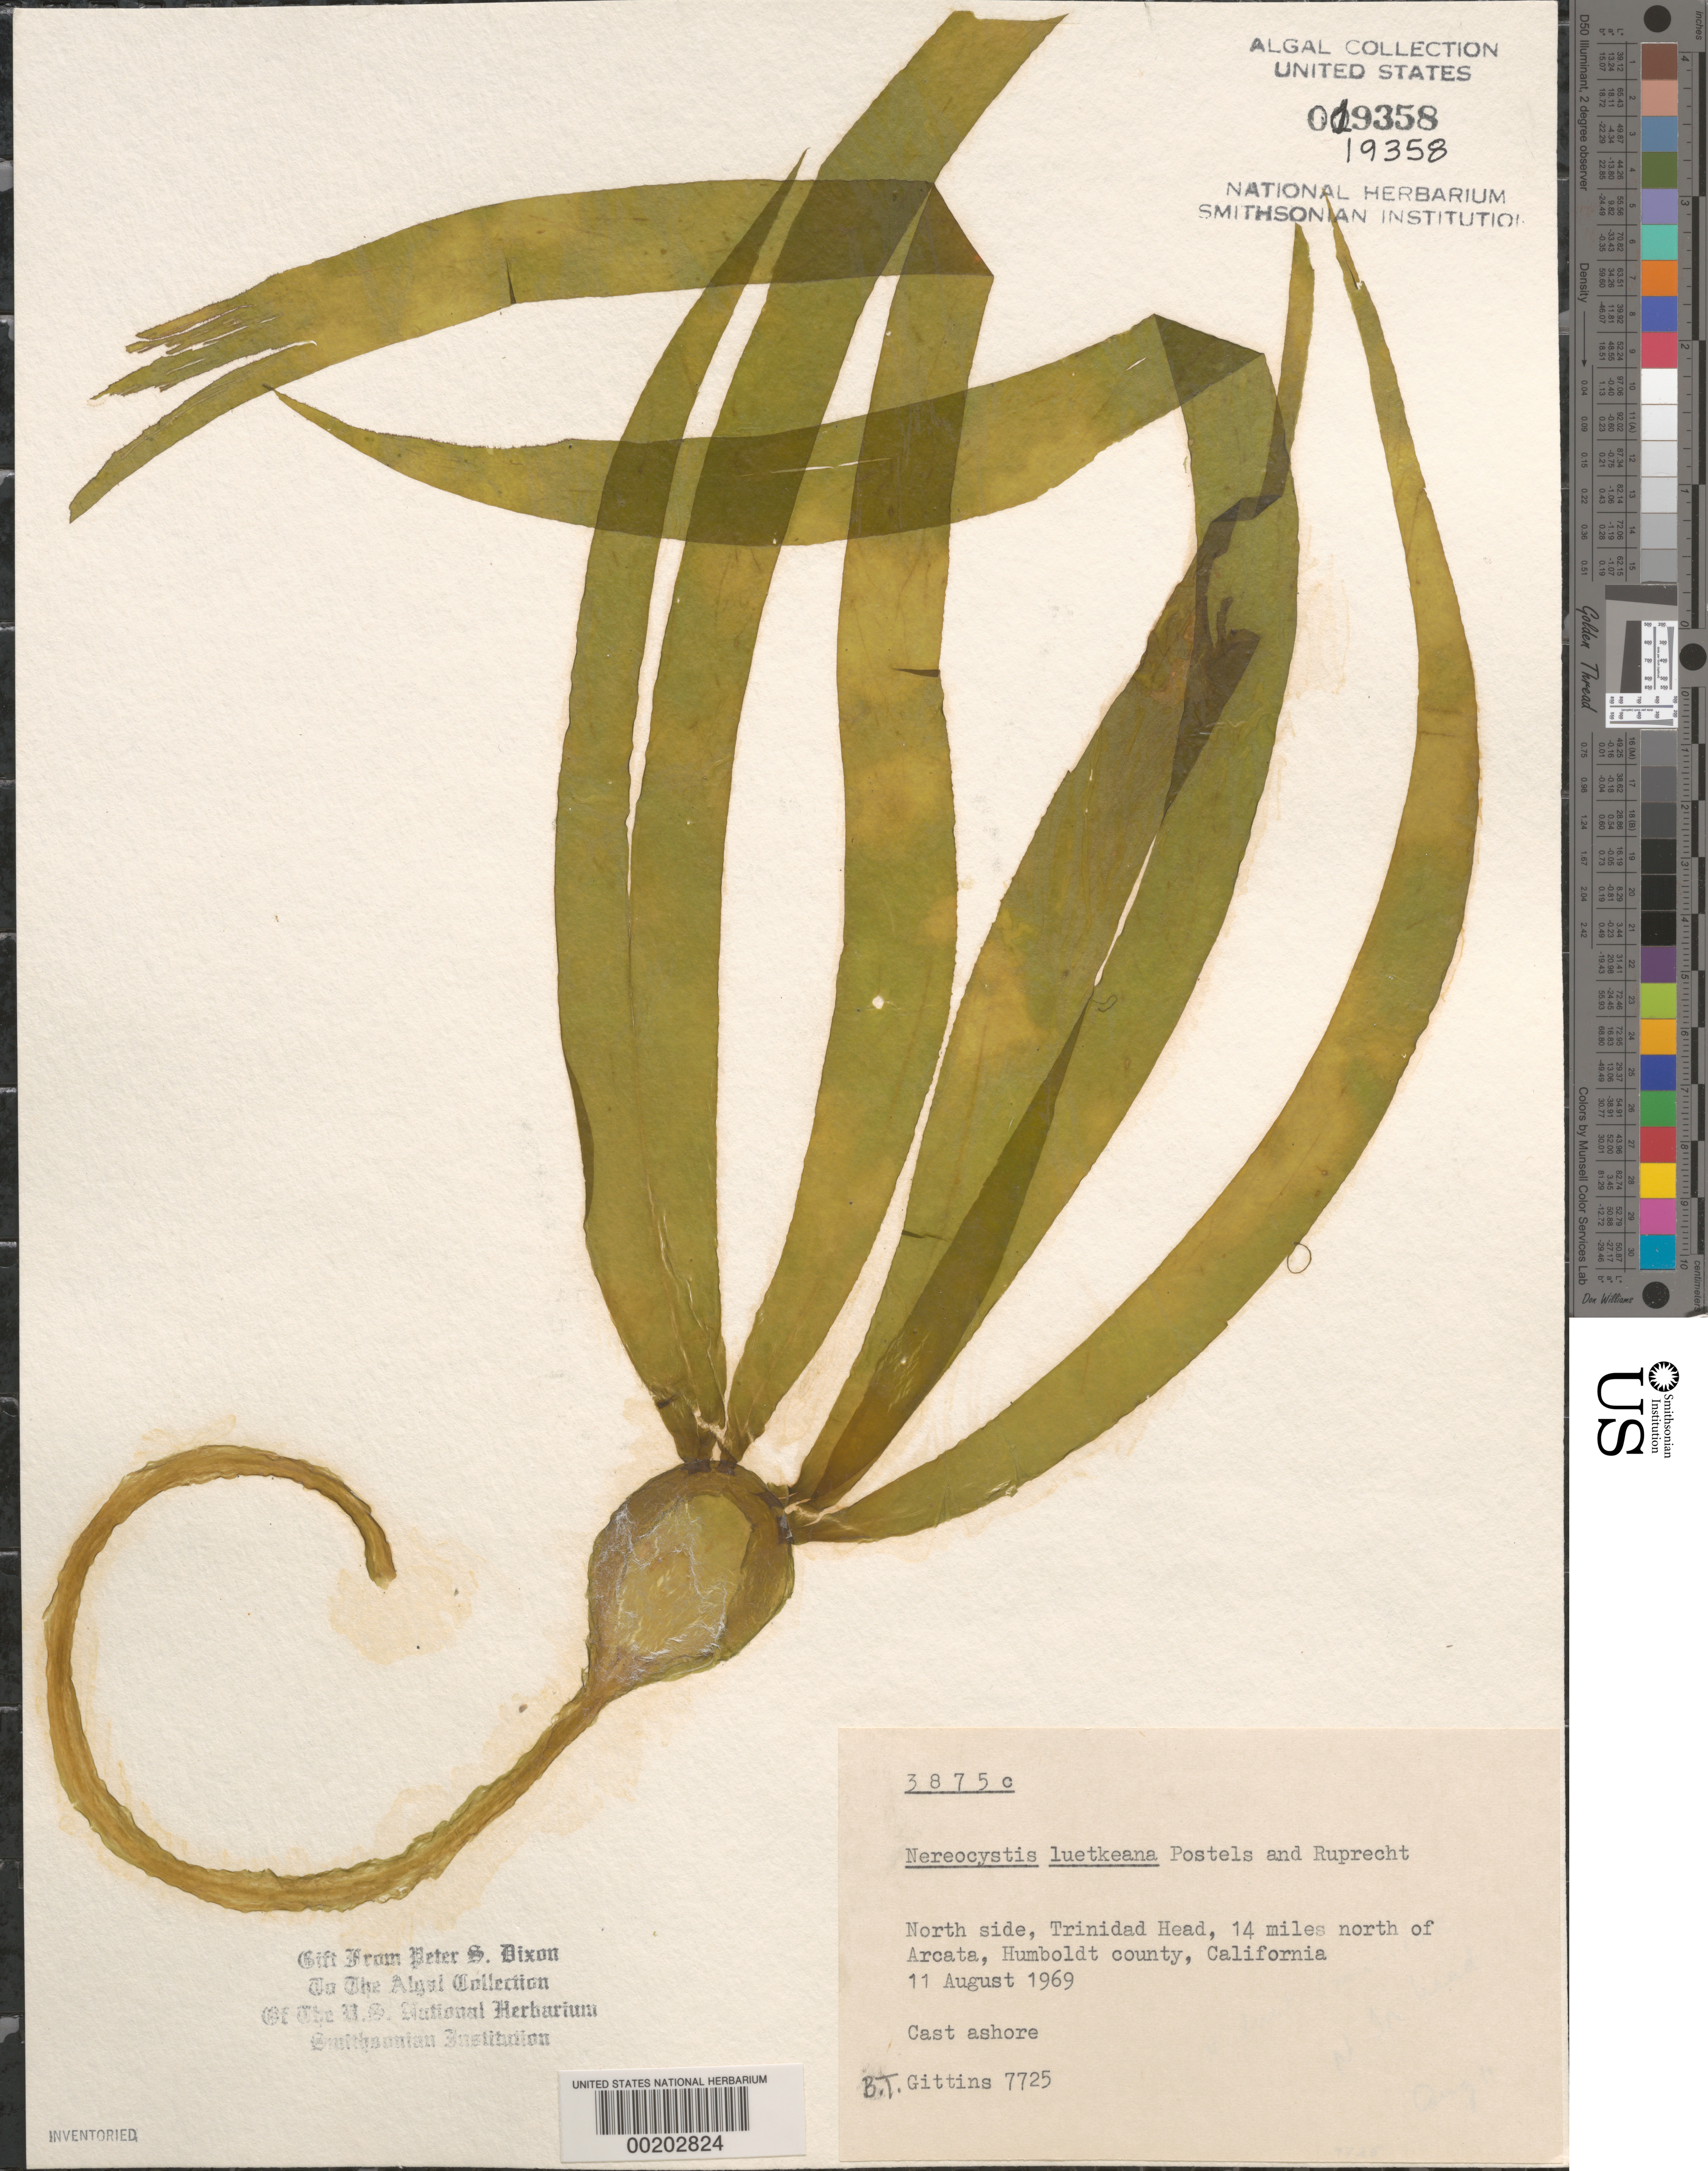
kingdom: Chromista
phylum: Ochrophyta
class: Phaeophyceae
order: Laminariales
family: Laminariaceae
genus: Nereocystis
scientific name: Nereocystis luetkeana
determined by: Dixon, P. S.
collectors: B. Gittins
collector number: BTG 7725 & PSD 3875C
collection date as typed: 11 Aug 1969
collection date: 1969-08-11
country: United States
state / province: California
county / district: Humboldt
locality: Trinidad Head, 14 miles north of Arcata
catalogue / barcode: US 19358